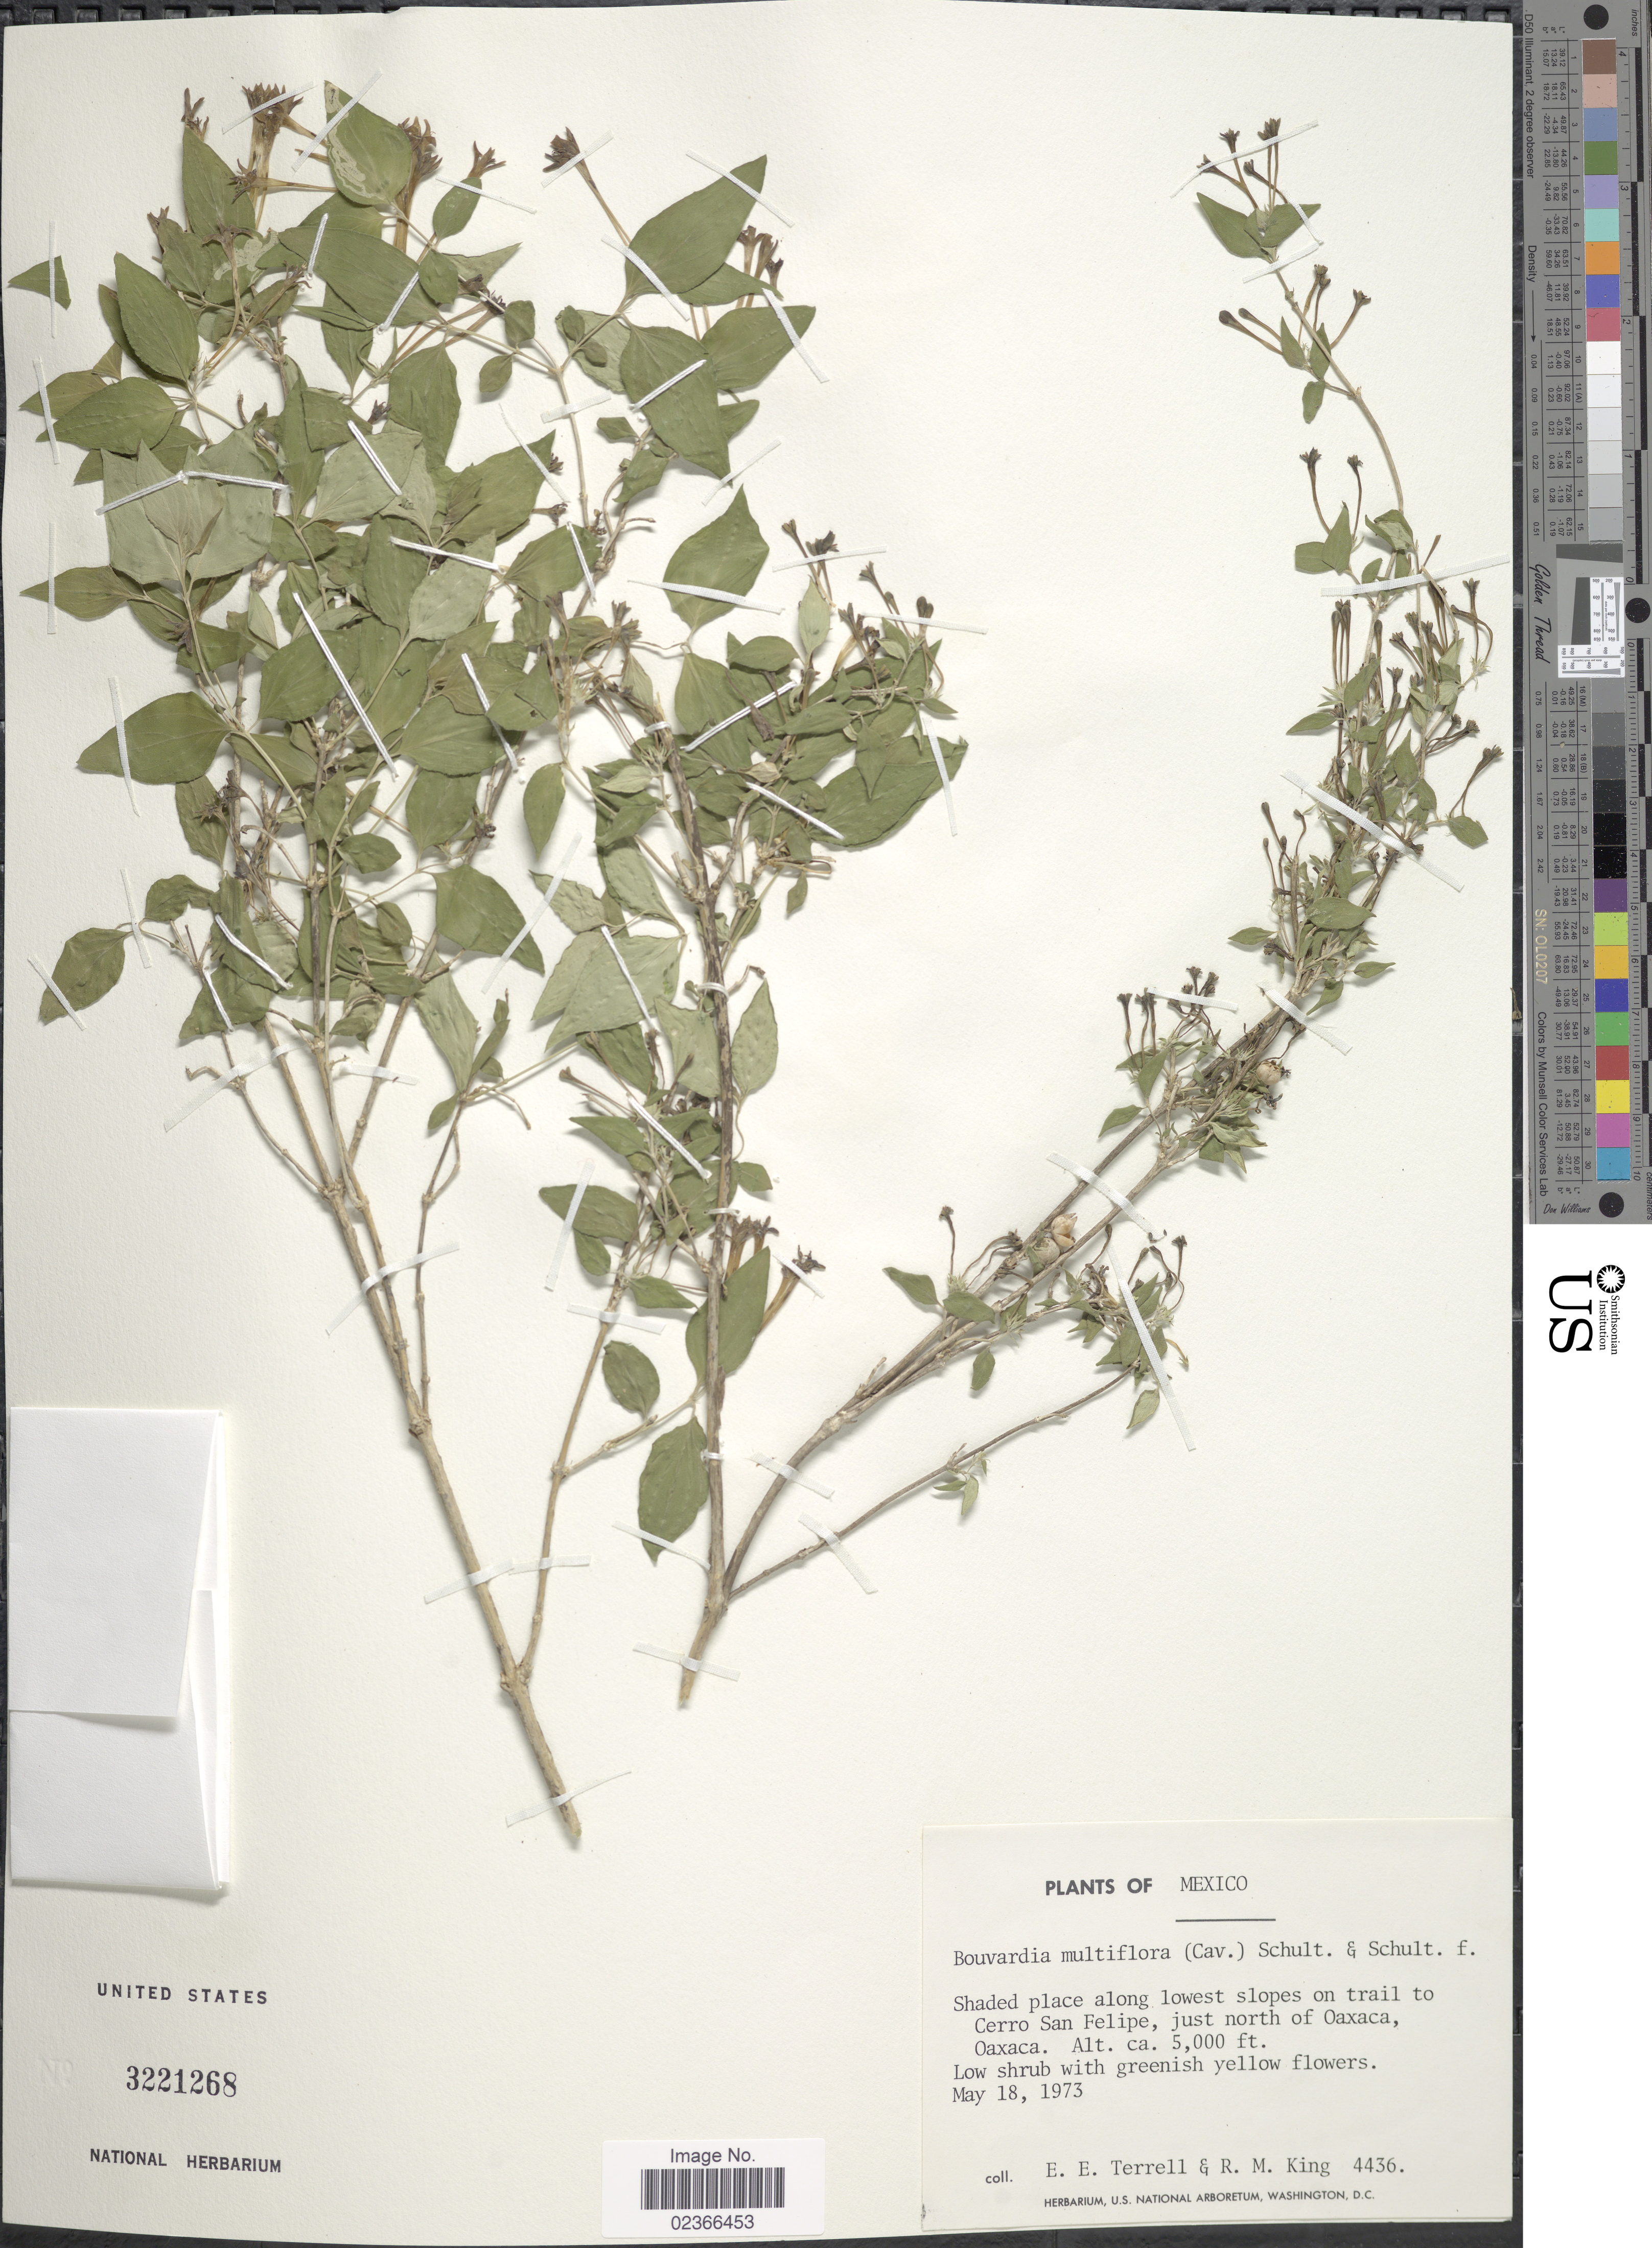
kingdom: Plantae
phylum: Tracheophyta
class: Magnoliopsida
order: Gentianales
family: Rubiaceae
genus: Bouvardia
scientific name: Bouvardia multiflora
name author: (Cav.) Schult.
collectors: E. E. Terrell & R. M. King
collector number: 4436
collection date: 1973-05-18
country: Mexico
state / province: Oaxaca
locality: Shaded place along lowest slopes on trail to Cerro San Felipe, just north of Oaxaca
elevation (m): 1524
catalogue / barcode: US 3221268